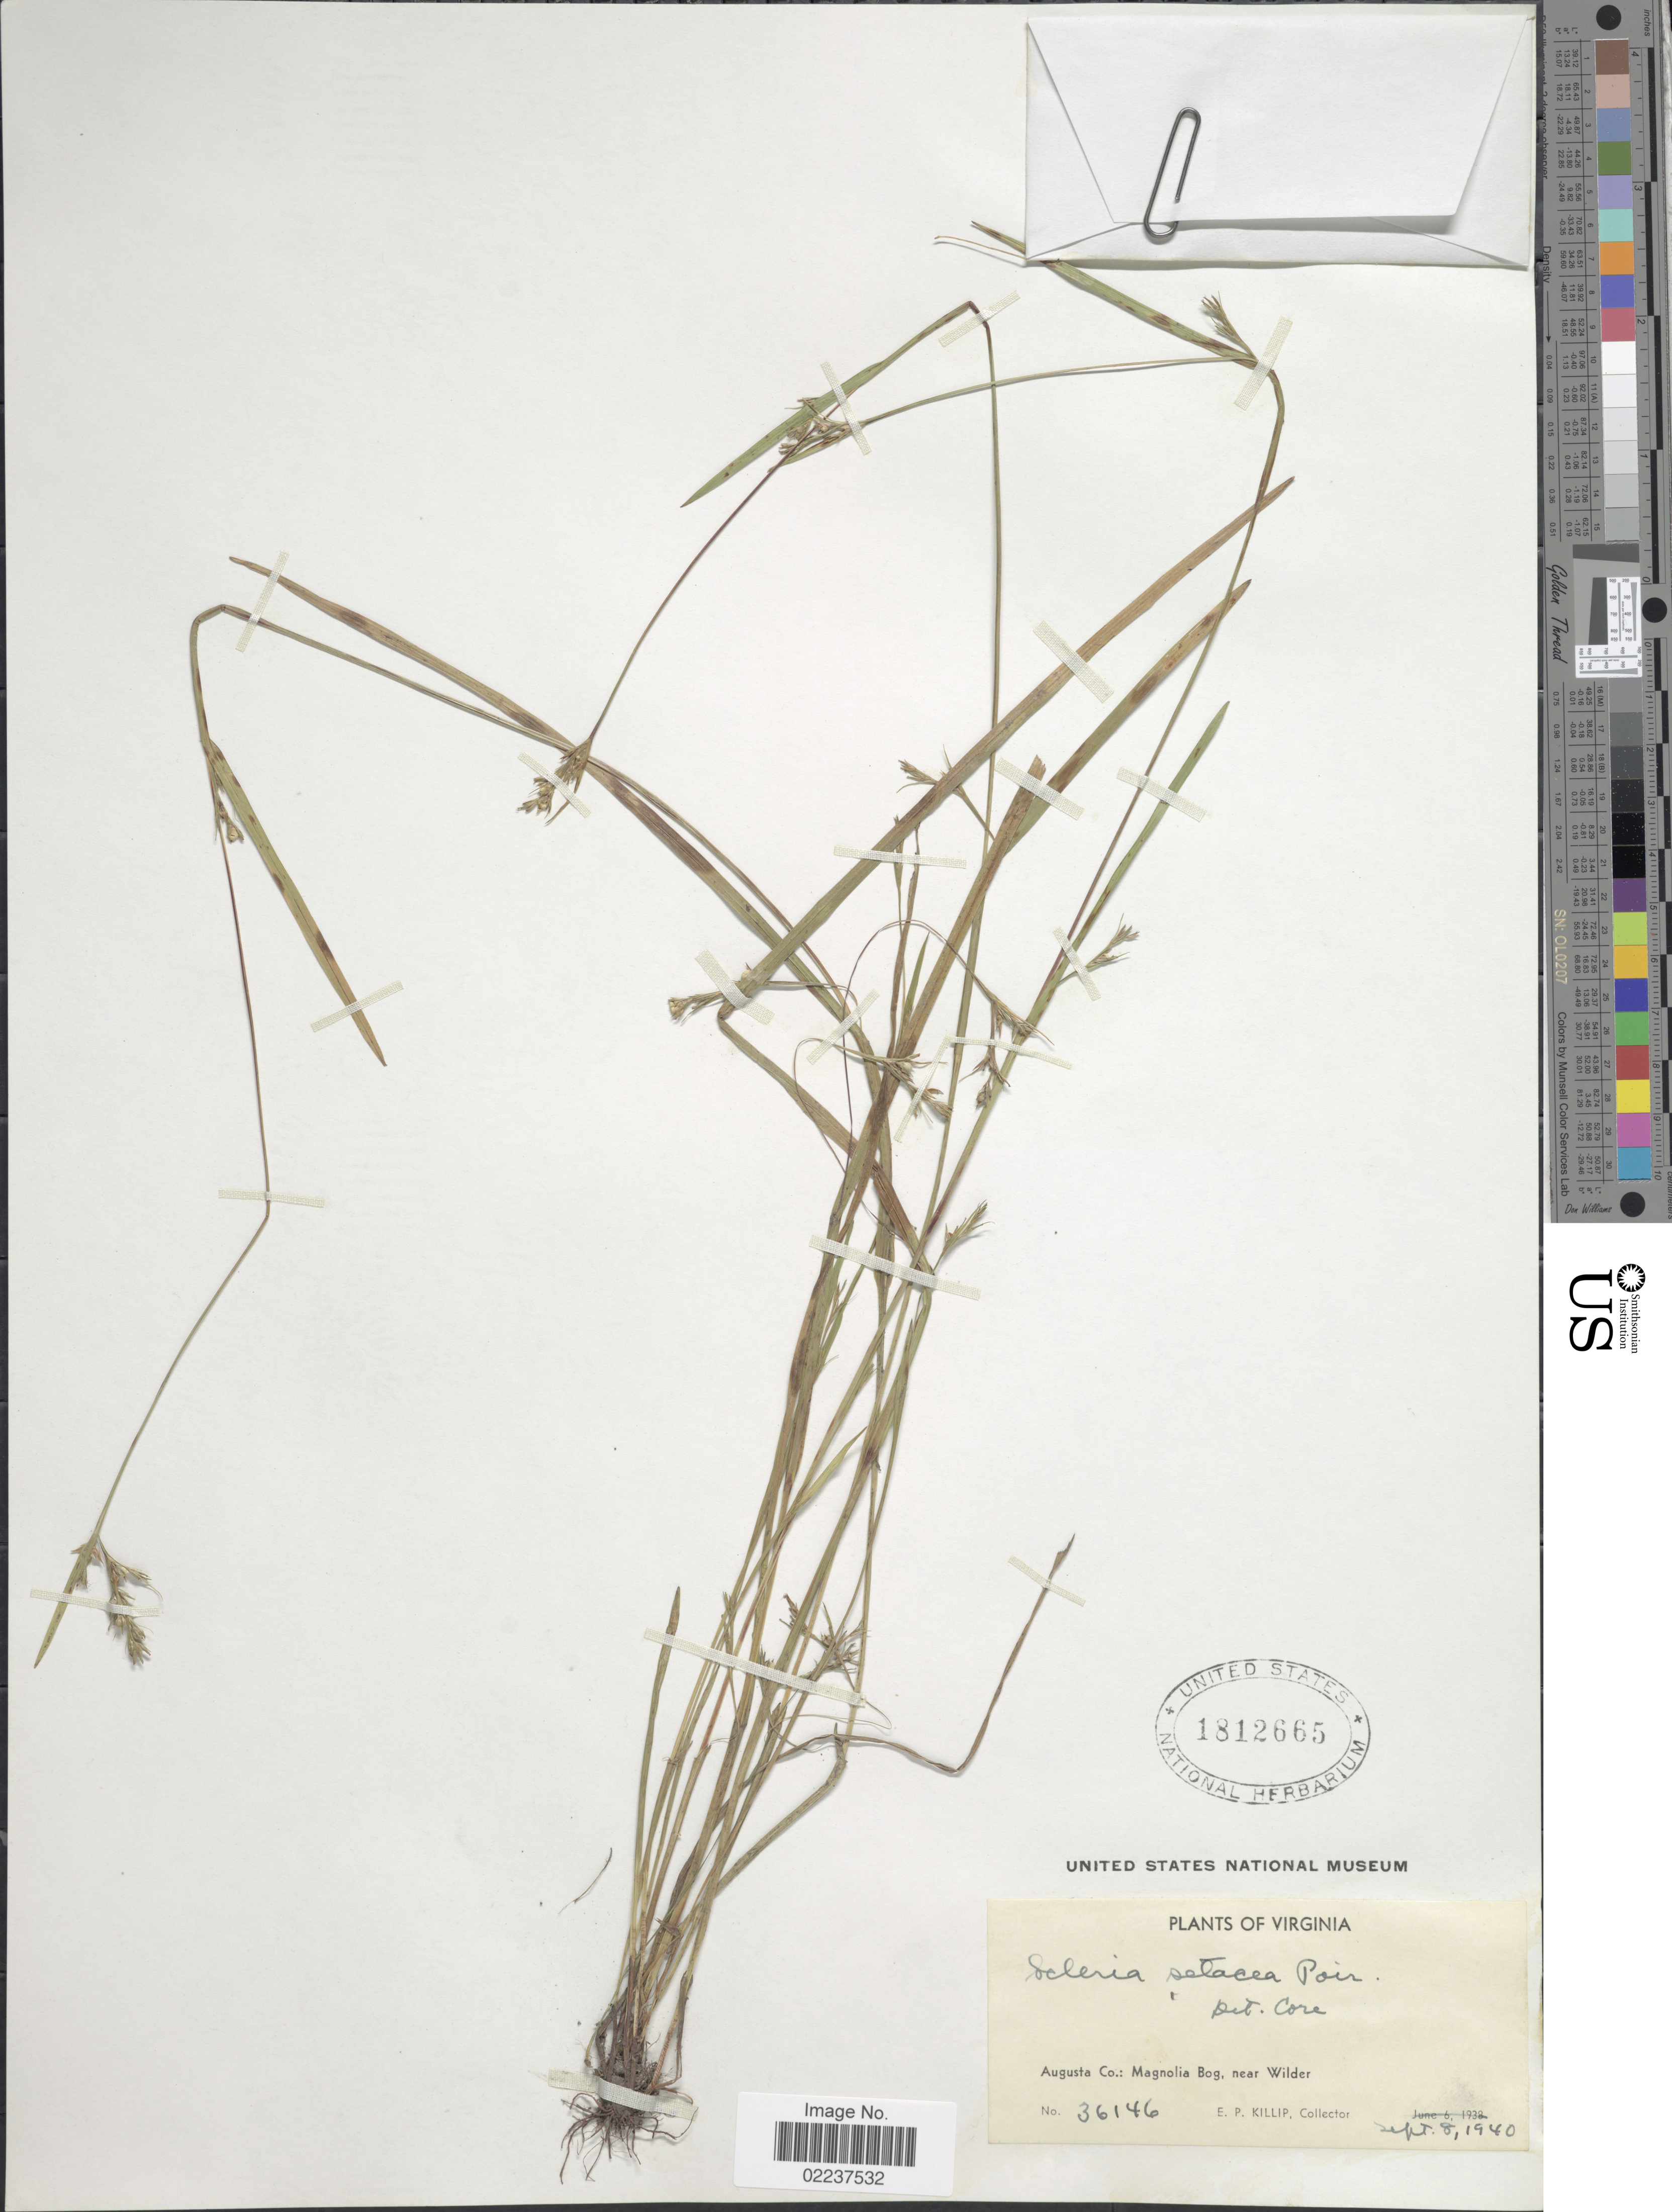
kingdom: Plantae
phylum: Tracheophyta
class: Liliopsida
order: Poales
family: Cyperaceae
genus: Scleria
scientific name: Scleria muehlenbergii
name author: Steud.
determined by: Strong, Mark T., (BOT), Smithsonian Institution - National Museum of Natural History (UNITED STATES)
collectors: E. P. Killip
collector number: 36146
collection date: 1940-09-08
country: United States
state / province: Virginia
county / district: Augusta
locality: Augusta Co.: Magnolia Bog, near Wilder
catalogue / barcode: US 1812665